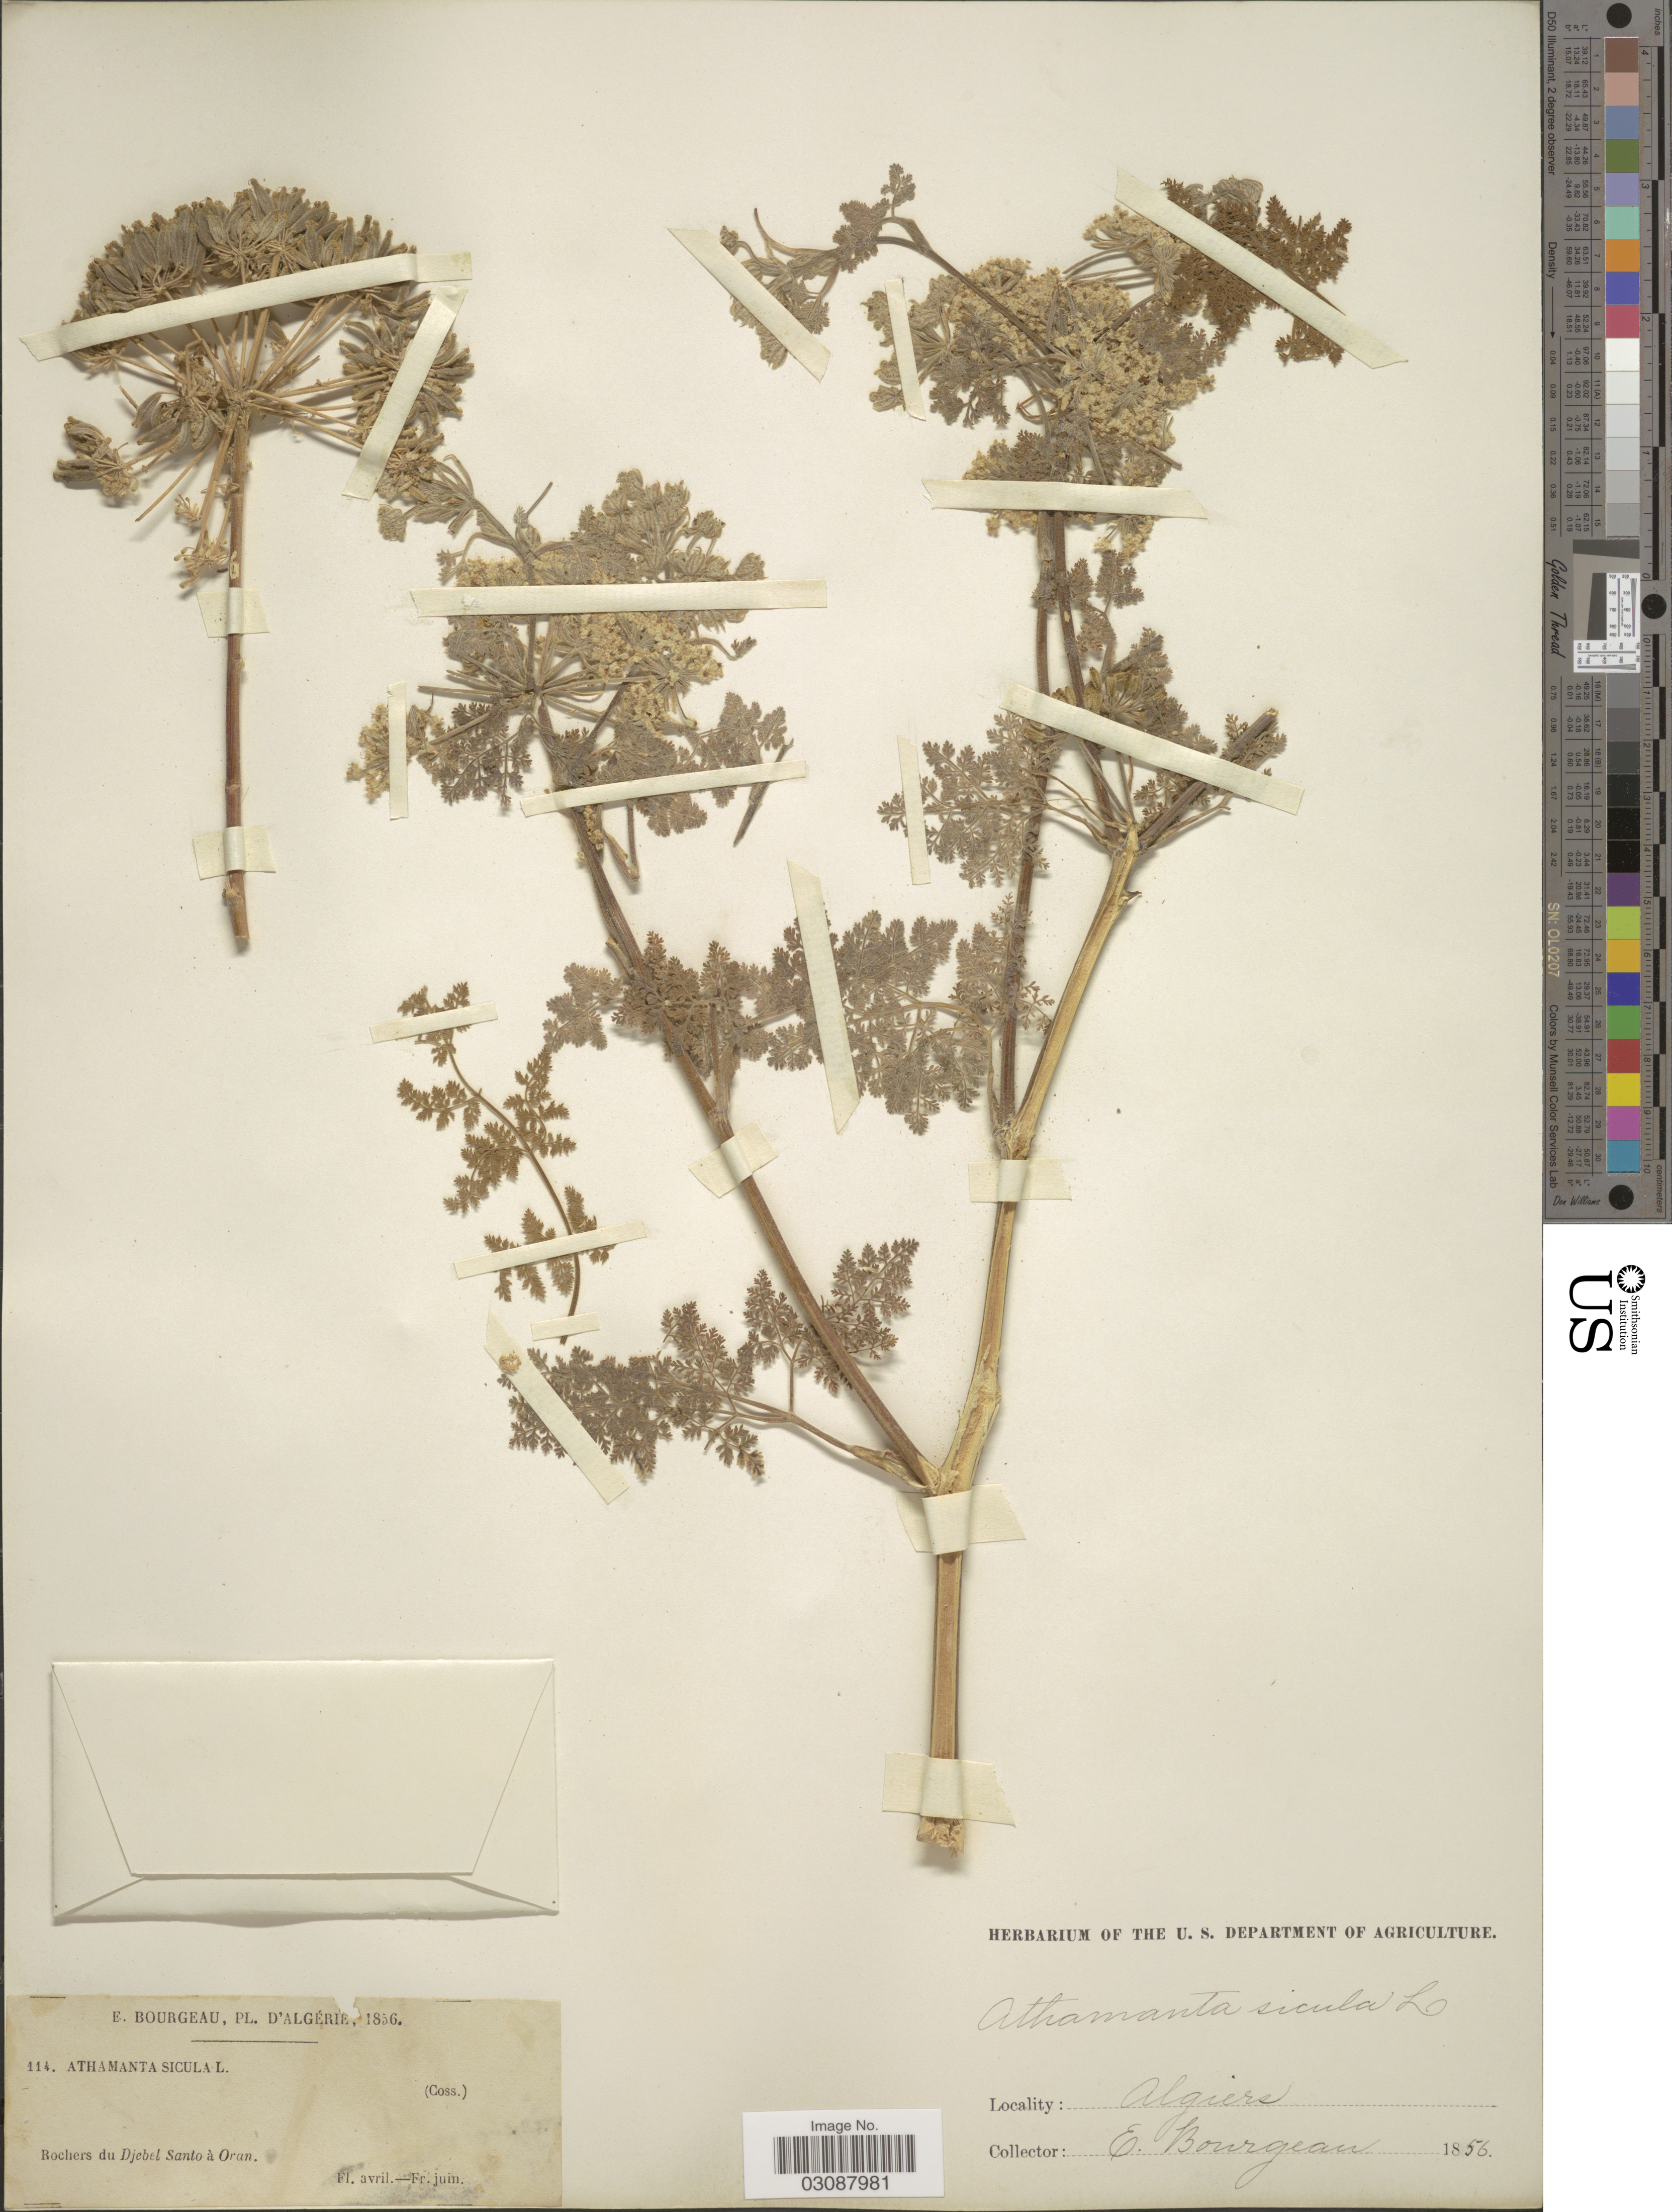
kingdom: Plantae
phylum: Tracheophyta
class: Magnoliopsida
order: Apiales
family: Apiaceae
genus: Athamanta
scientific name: Athamanta sicula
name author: L.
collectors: E. Bourgeau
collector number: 114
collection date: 1856-04/1856-06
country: Algeria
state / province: Oran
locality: Rochers du Djebel Santo à Oran.